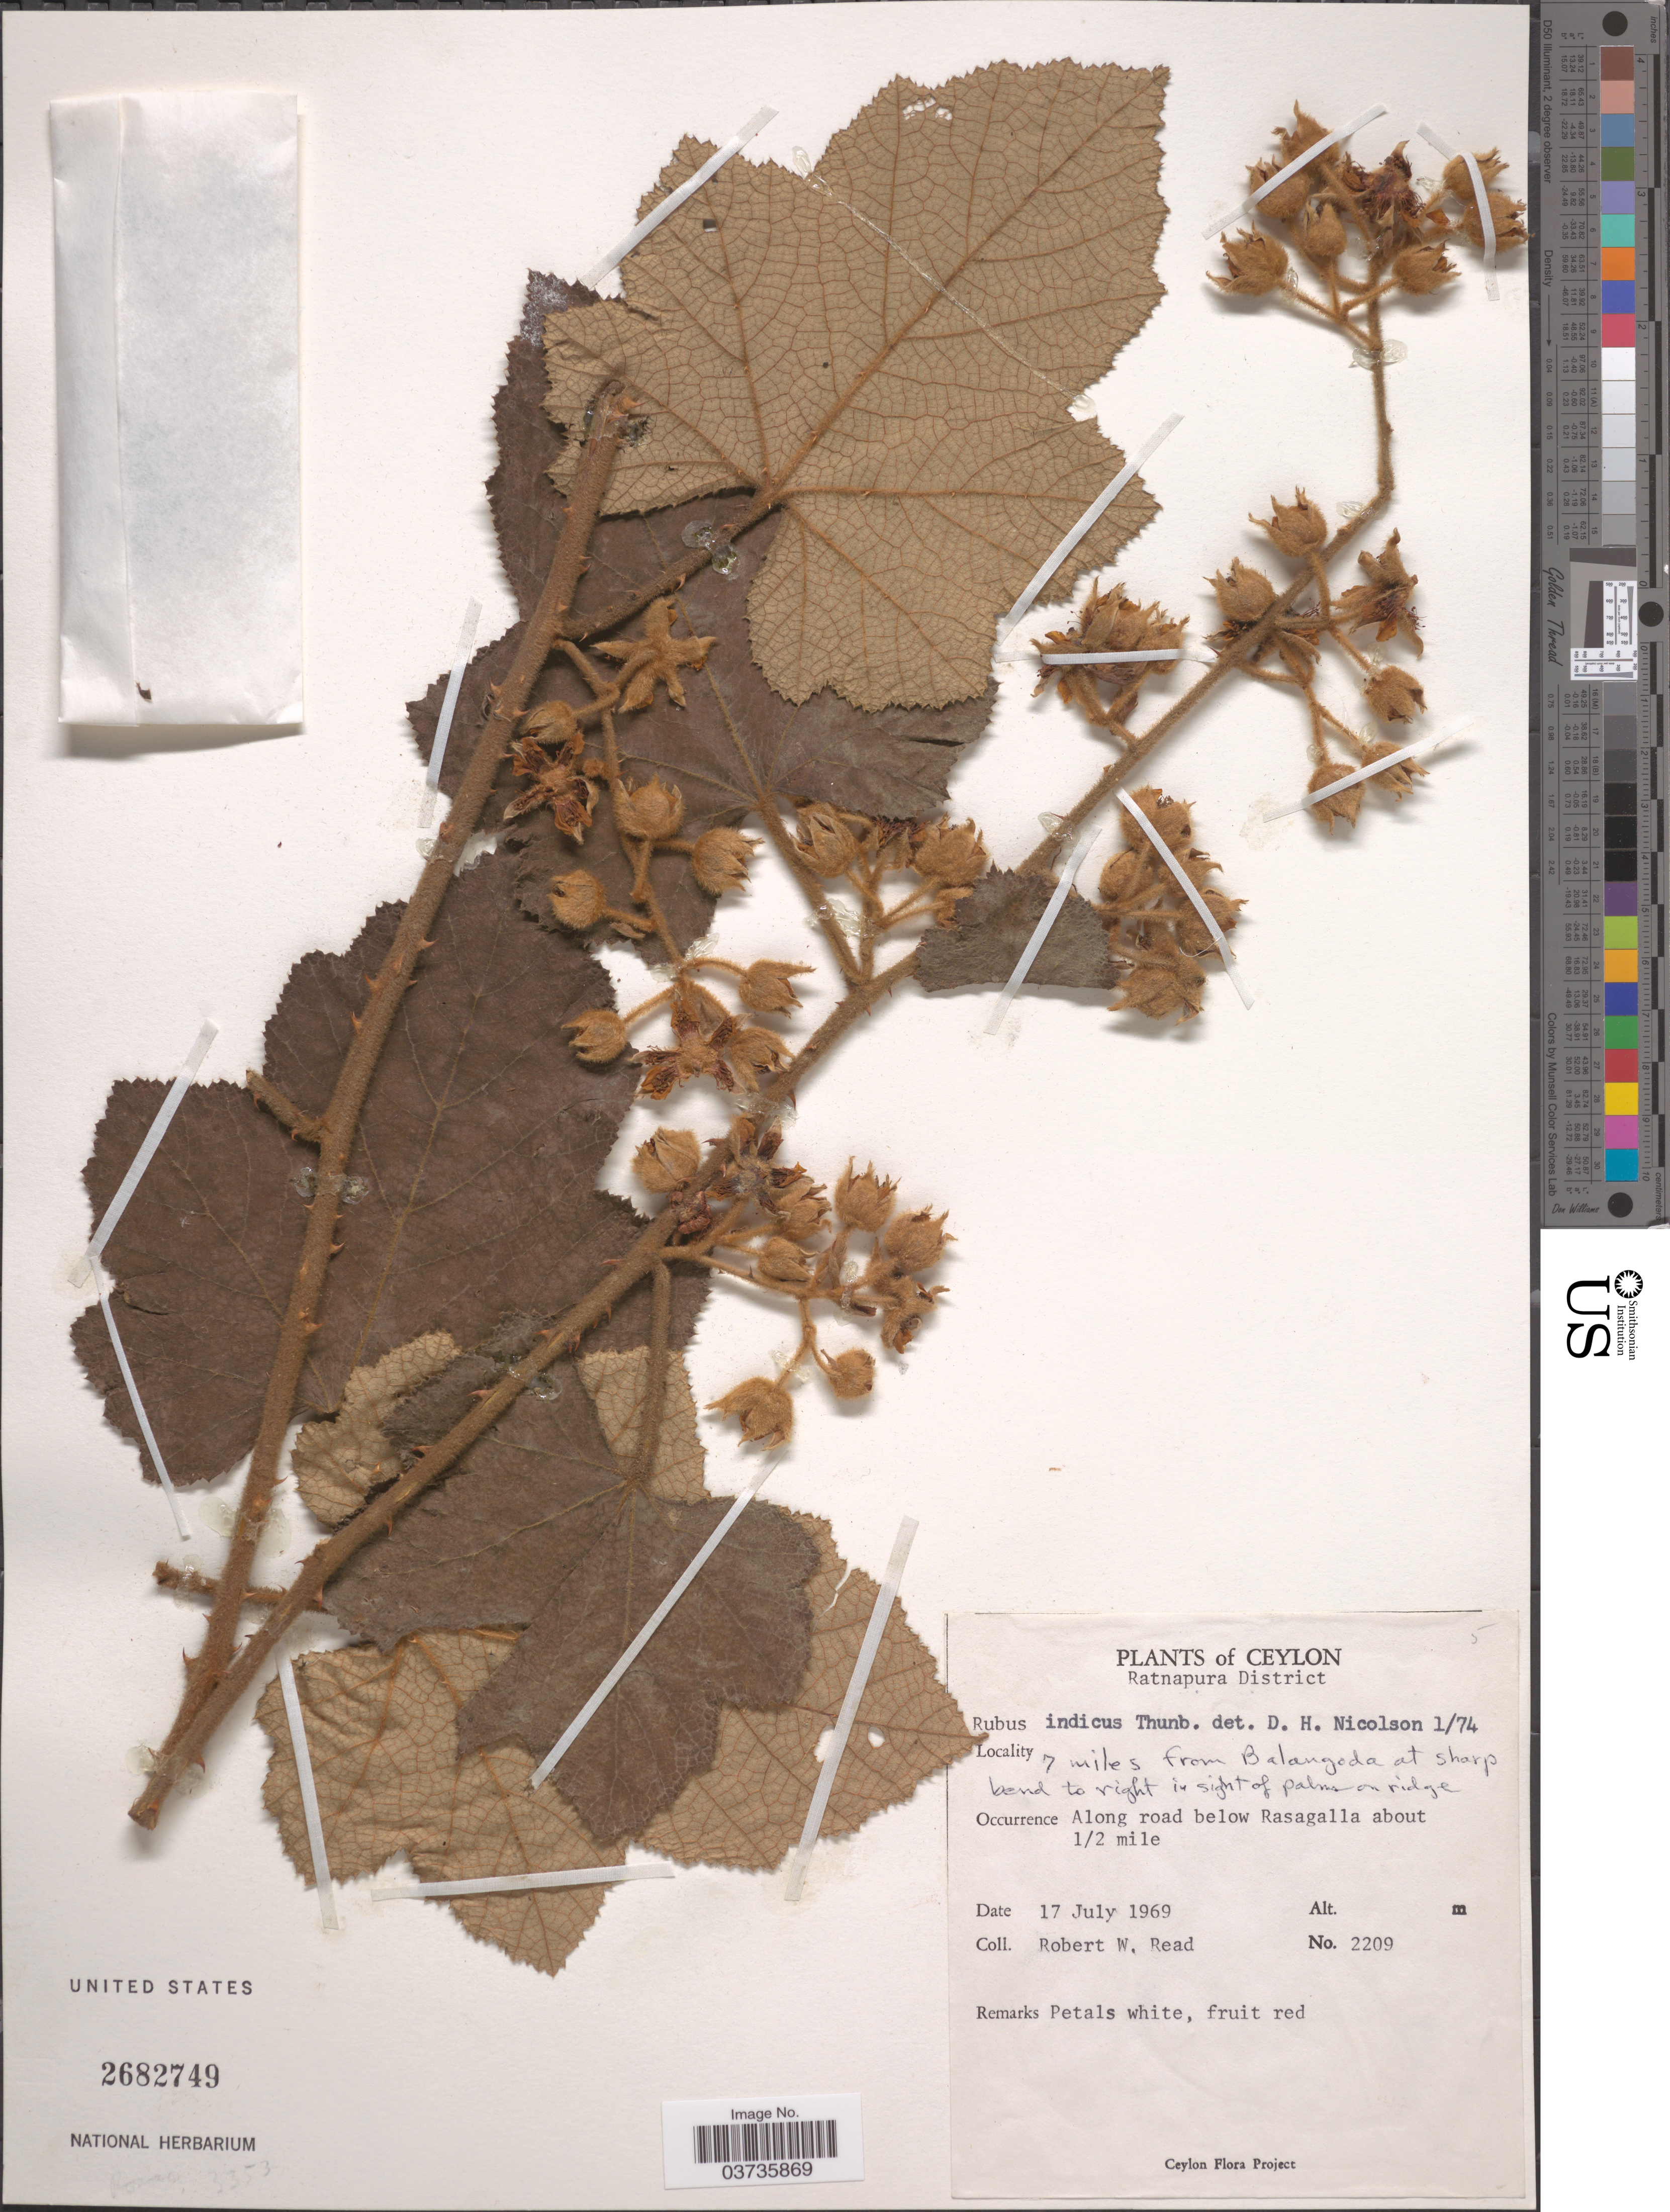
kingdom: Plantae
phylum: Tracheophyta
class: Magnoliopsida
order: Rosales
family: Rosaceae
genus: Rubus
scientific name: Rubus indicus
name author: Lesch. ex Ser.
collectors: R. W. Read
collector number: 2209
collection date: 1969-07-17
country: Sri Lanka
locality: Ceylon. Ratnapura District. 7 miles from Balangoda. Along road below Rasagalla about ½ mile.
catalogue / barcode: US 2682749